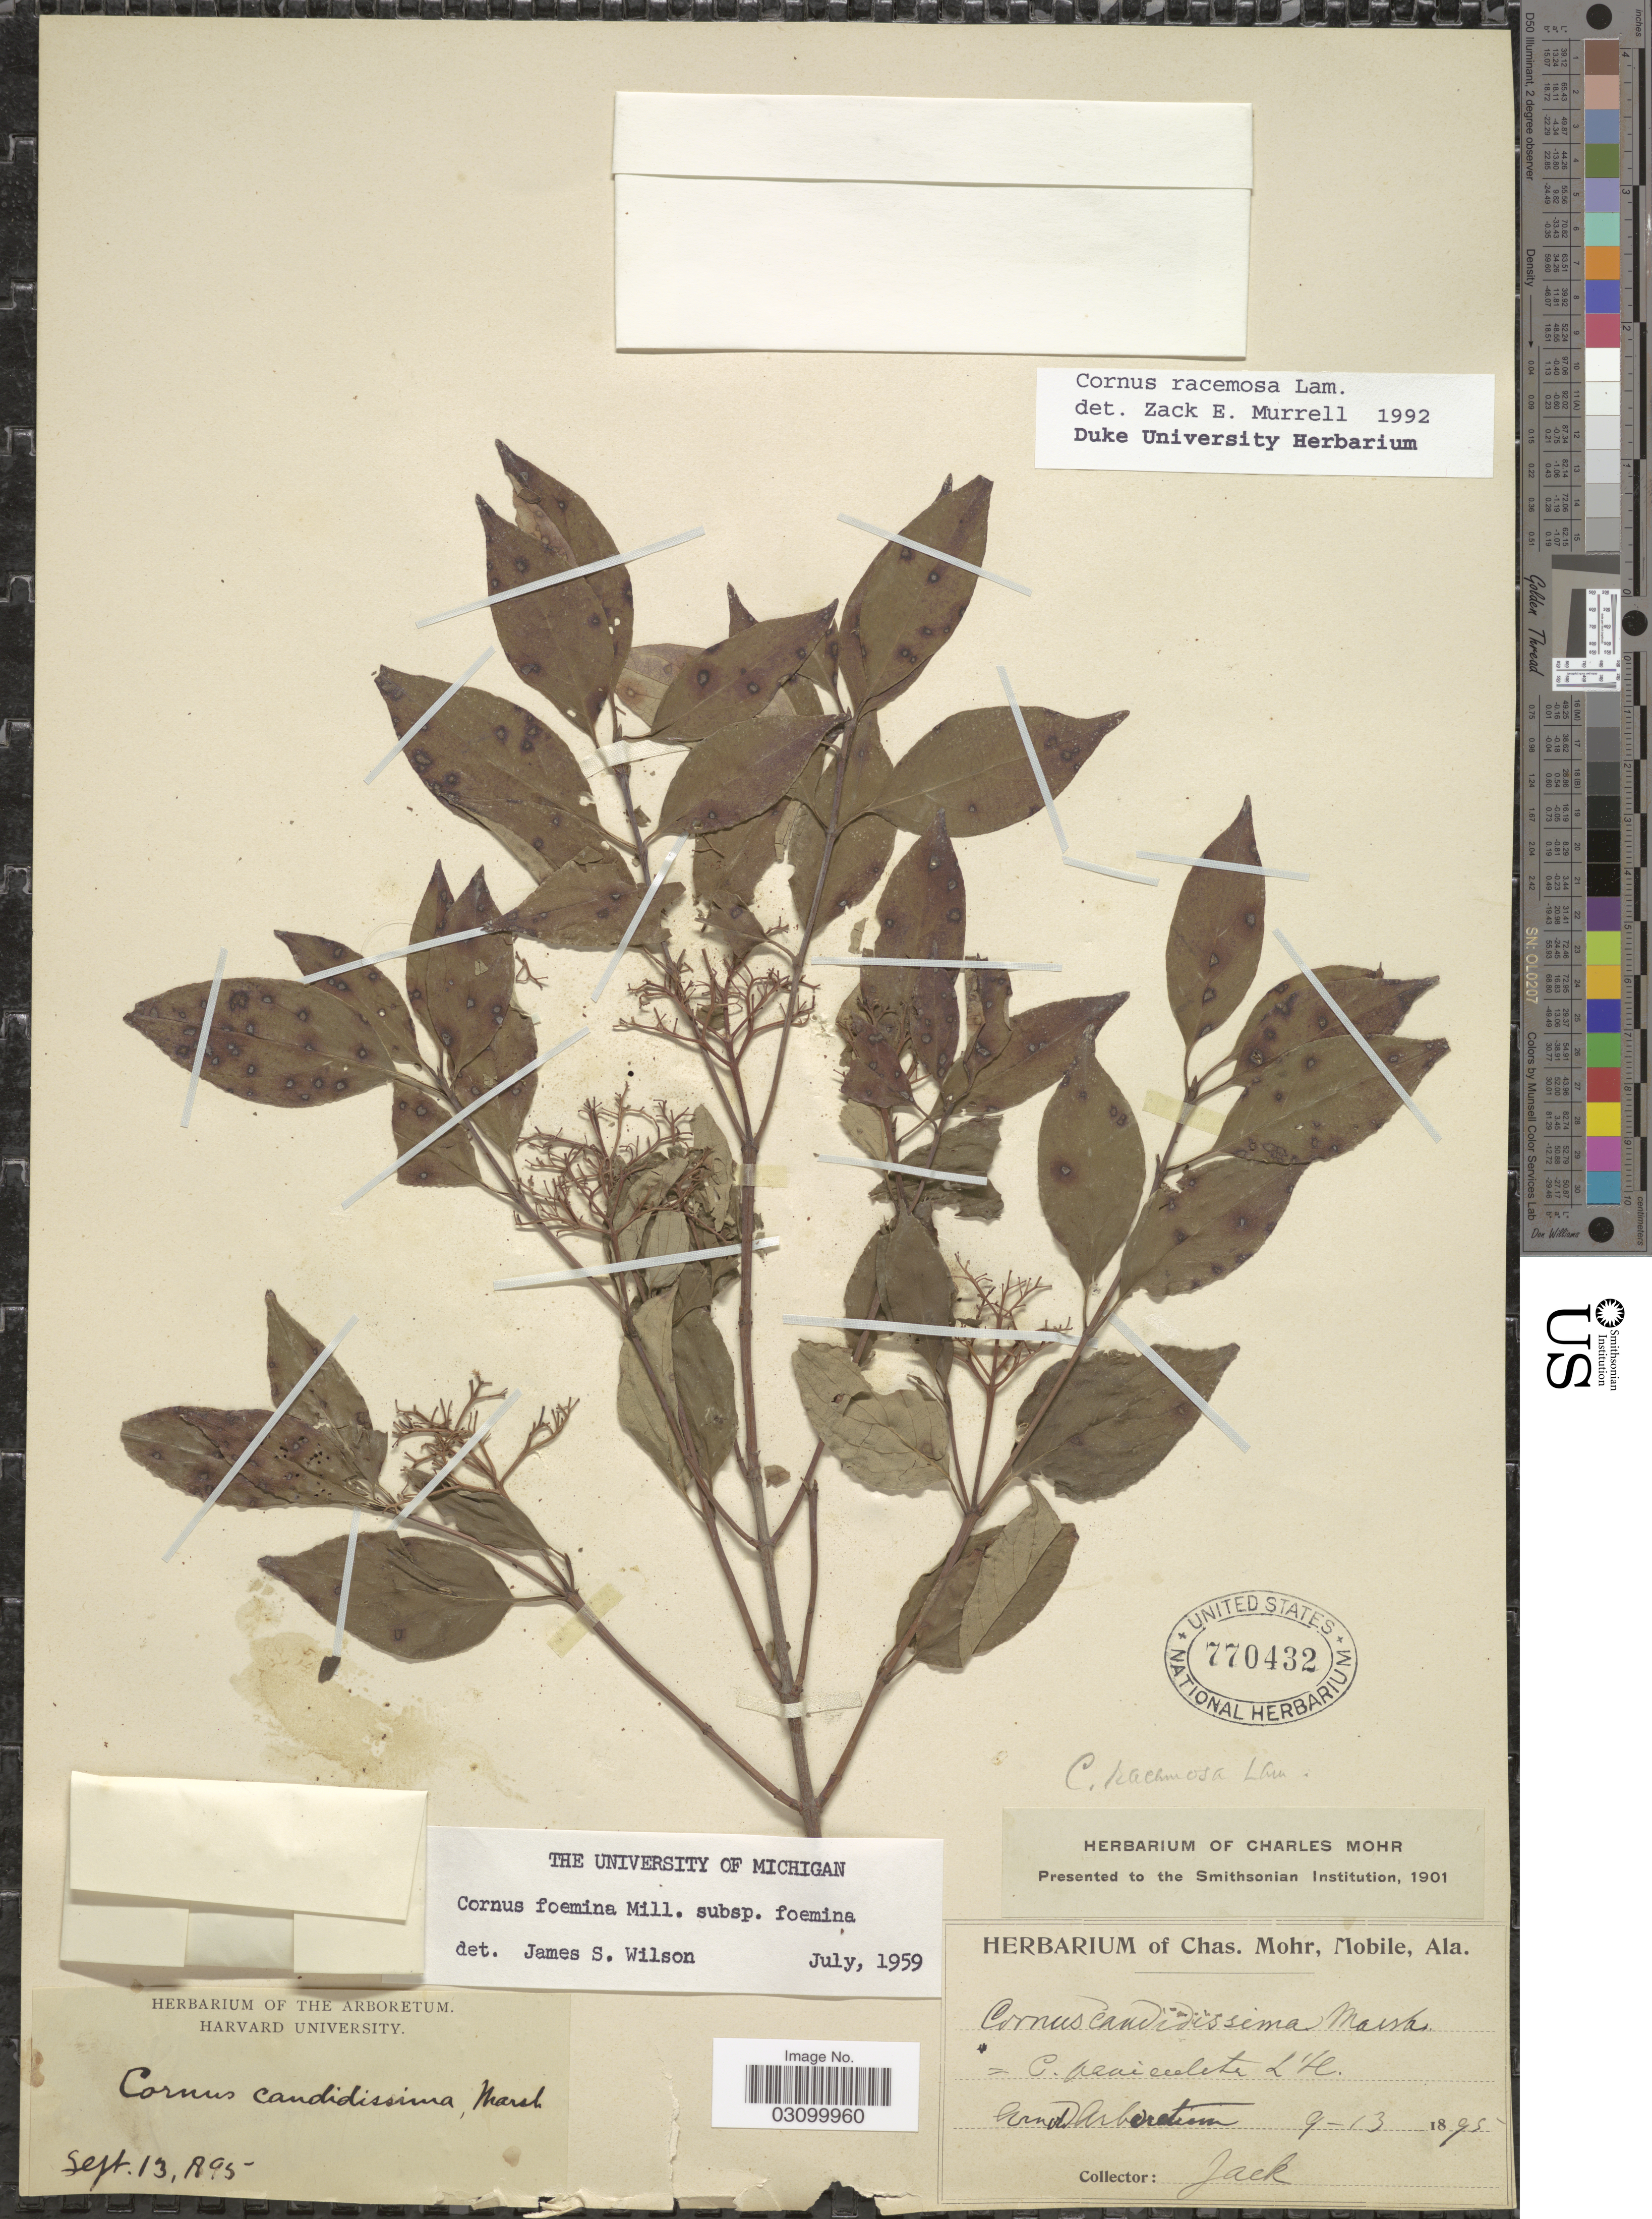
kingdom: Plantae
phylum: Tracheophyta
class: Magnoliopsida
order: Cornales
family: Cornaceae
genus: Cornus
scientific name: Cornus racemosa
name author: Lam.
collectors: Jack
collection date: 1895-09-13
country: United States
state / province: Alabama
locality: Arnold Arboretum.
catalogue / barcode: US 770432